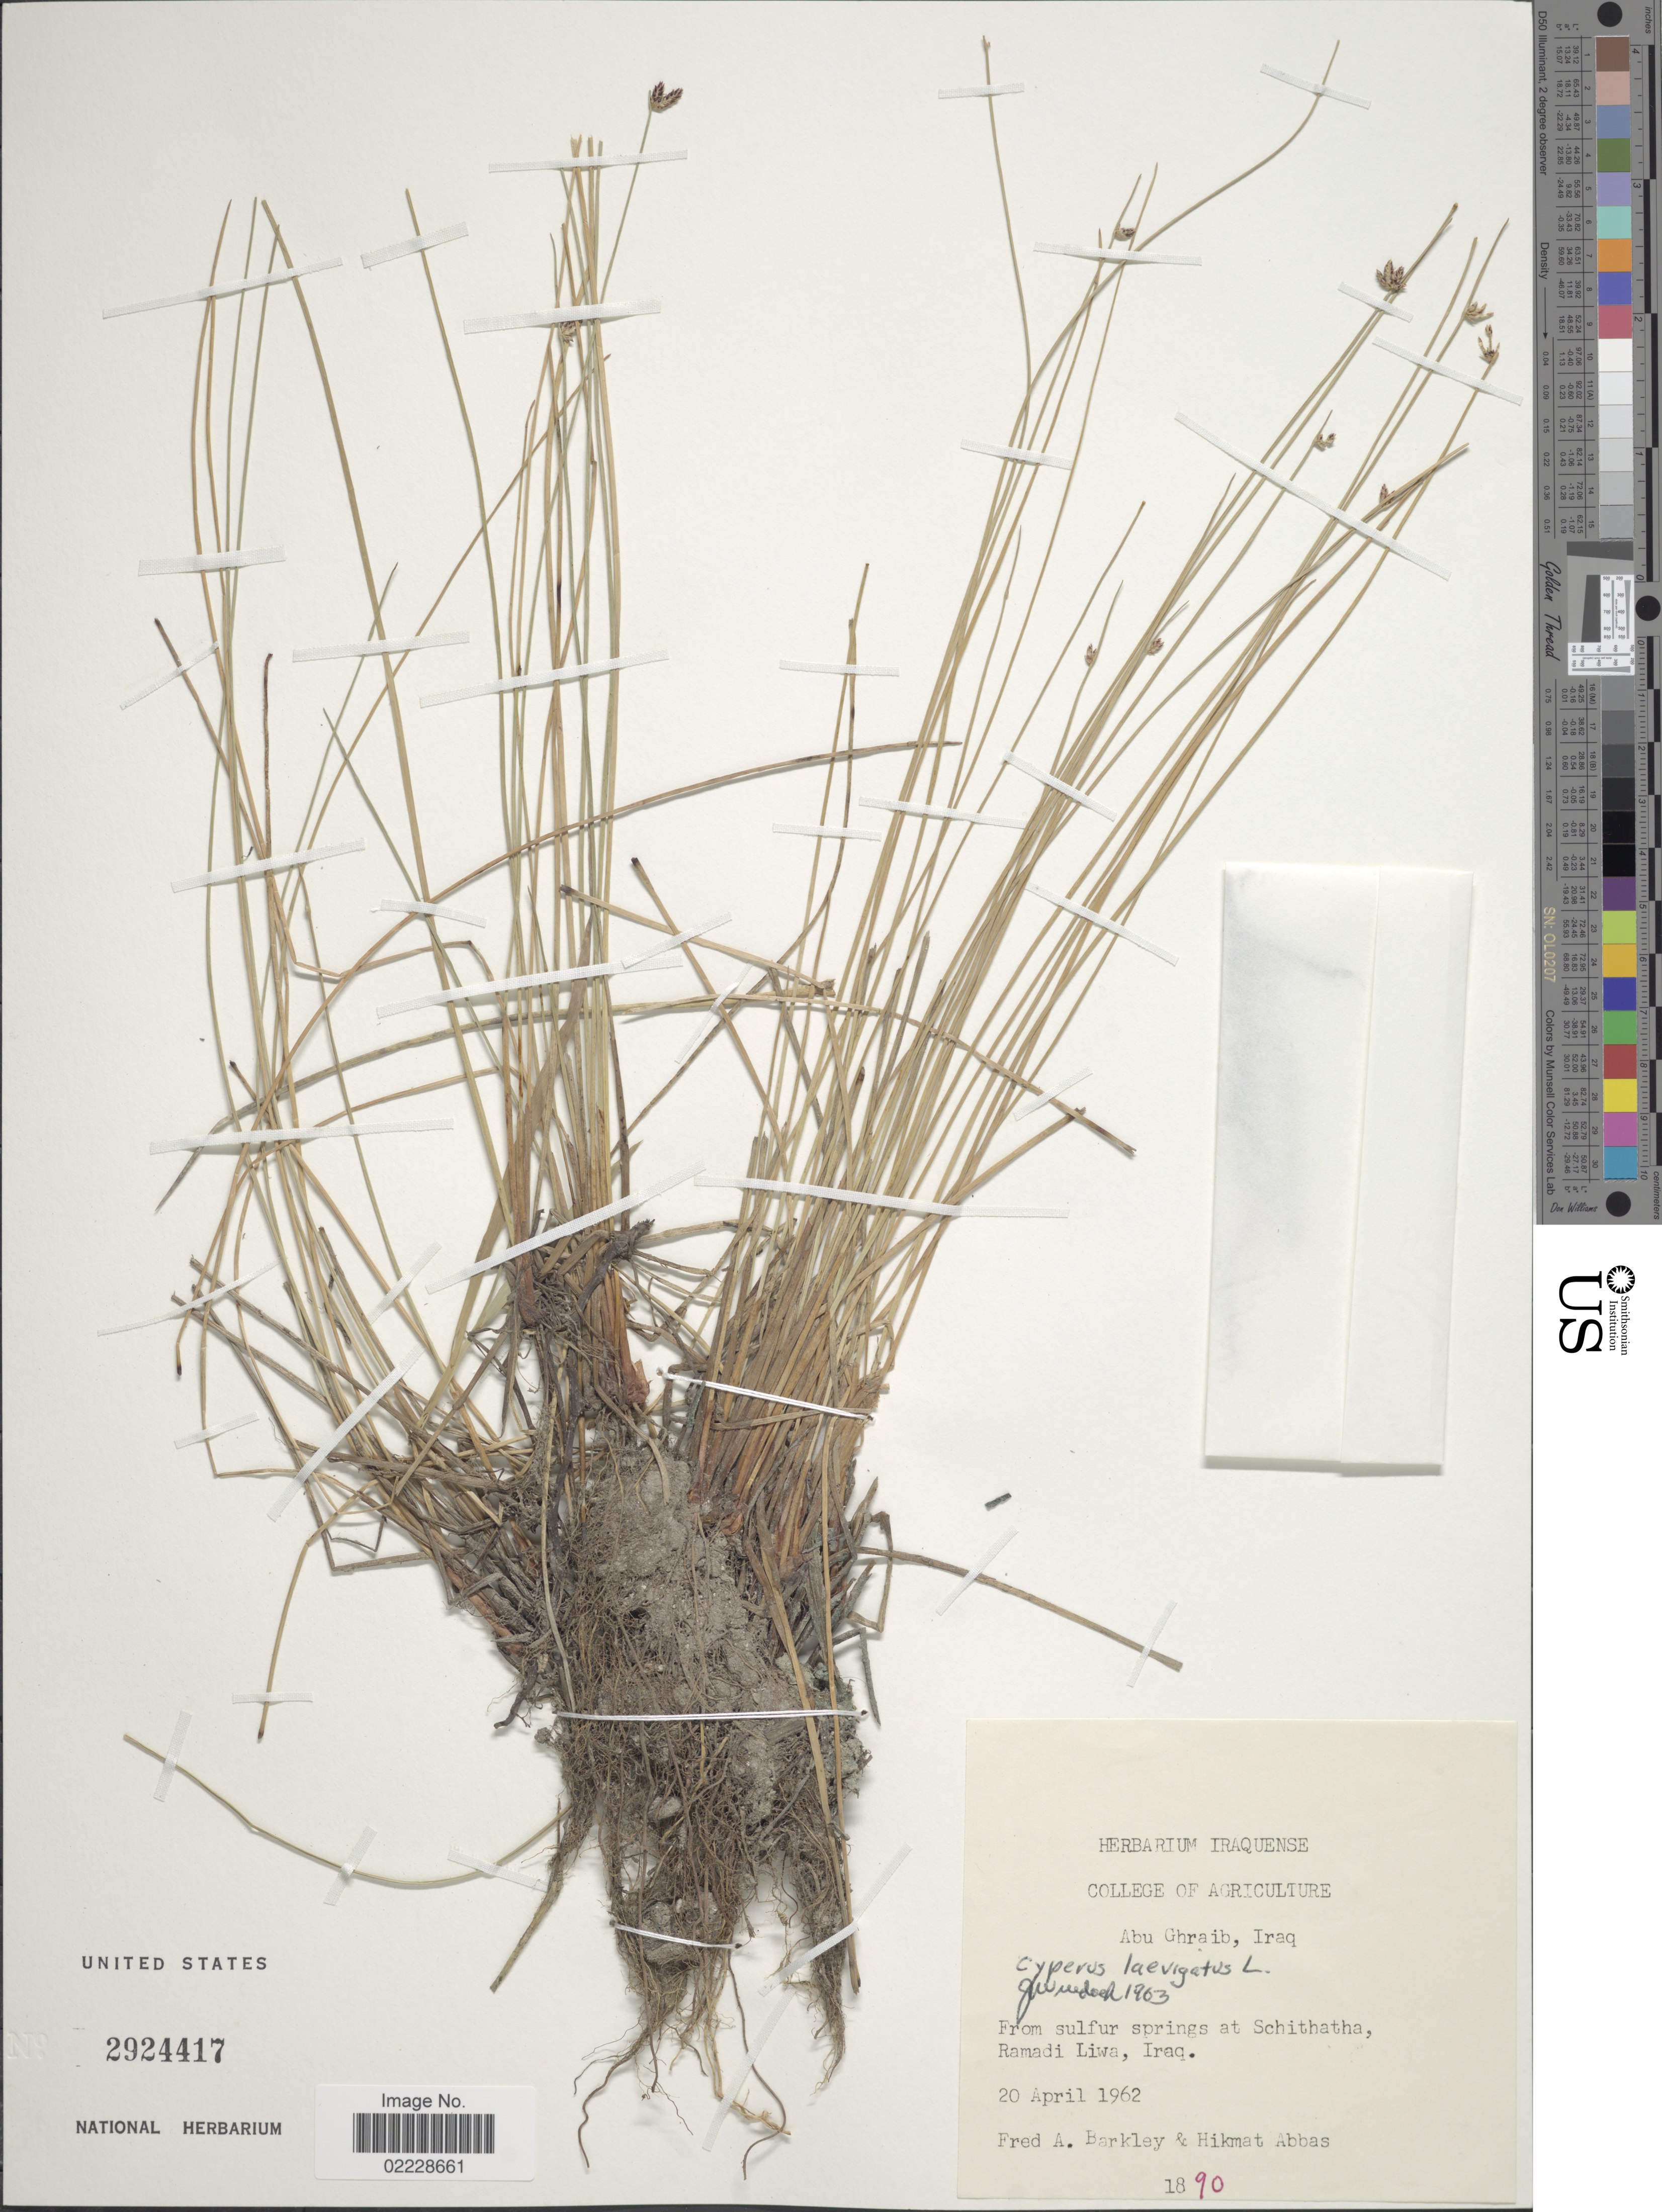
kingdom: Plantae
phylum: Tracheophyta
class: Liliopsida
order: Poales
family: Cyperaceae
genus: Cyperus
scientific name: Cyperus laevigatus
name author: L.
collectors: F. A. Barkley & H. Abbas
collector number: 1890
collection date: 1962-04-20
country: Iraq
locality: Abu Ghraib, From Sulfur springs at Schithatha, Ramadi Liwa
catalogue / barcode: US 2924417